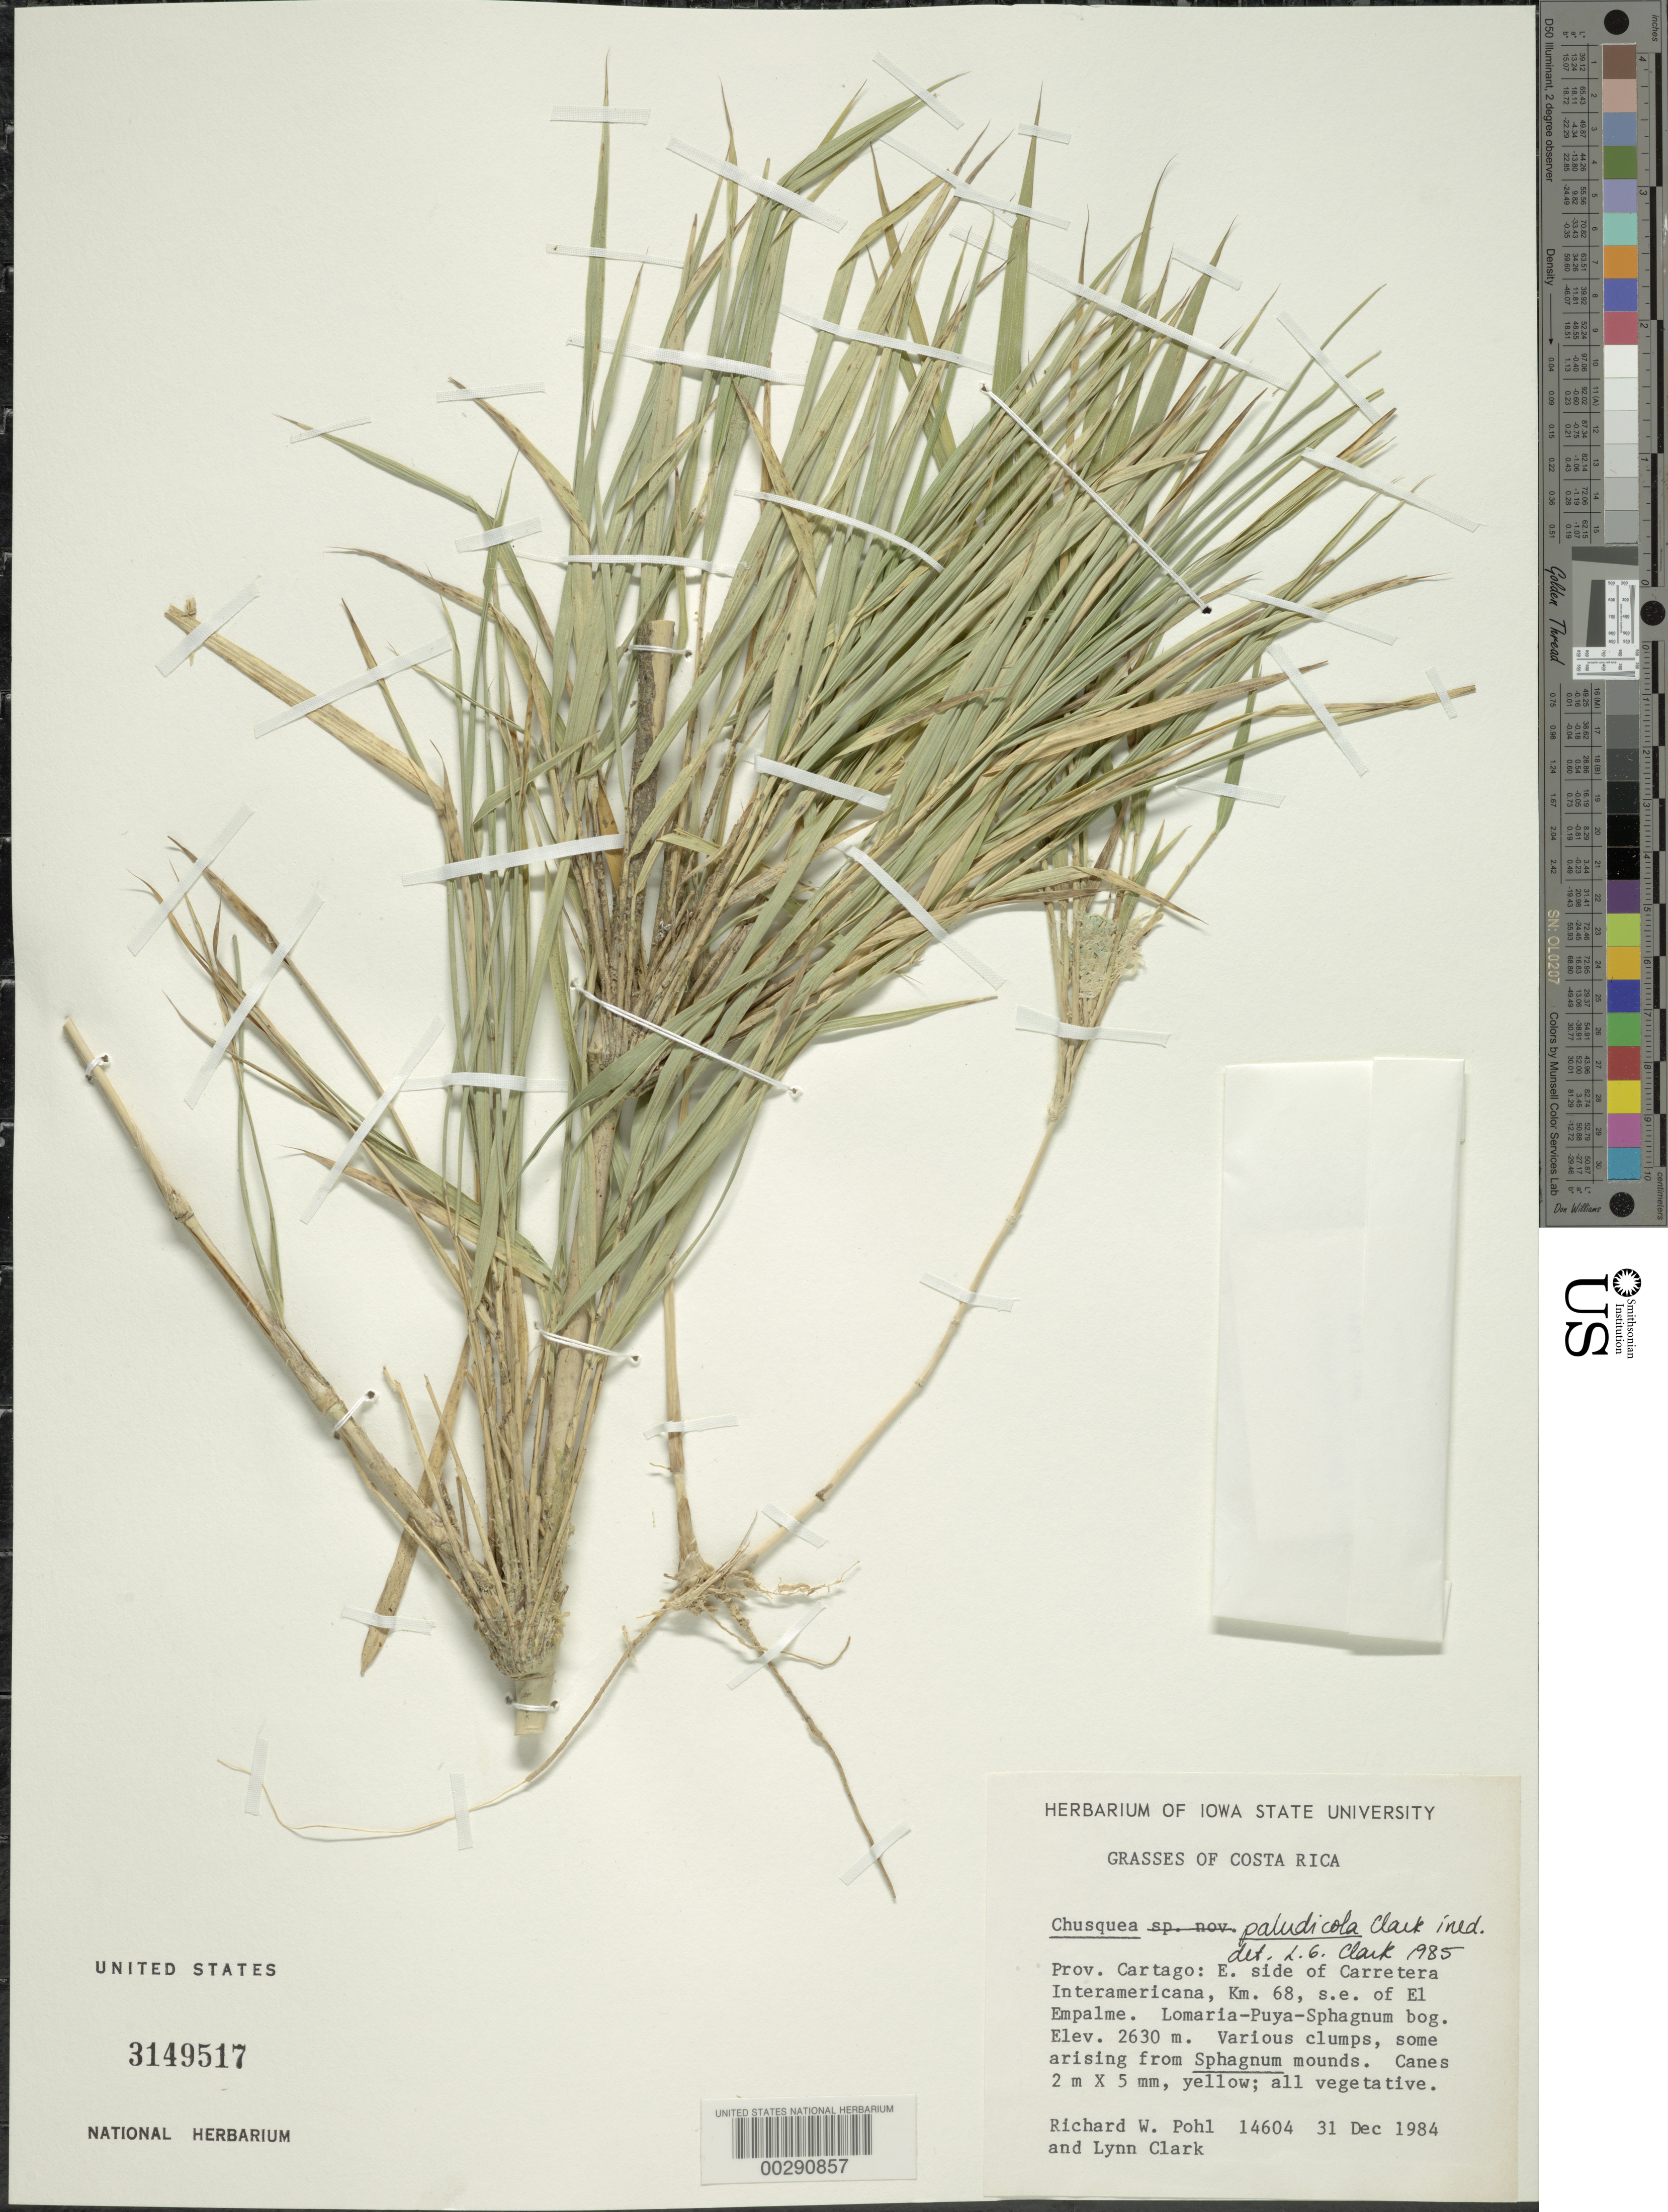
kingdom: Plantae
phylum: Tracheophyta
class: Liliopsida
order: Poales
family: Poaceae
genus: Chusquea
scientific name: Chusquea paludicola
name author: L.G. Clark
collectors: R. W. Pohl & L. G. Clark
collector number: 14604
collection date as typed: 31 Dec 1984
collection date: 1984-12-31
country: Costa Rica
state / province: Cartago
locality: E side of Carretera Interamericana, km 68, SE of El Empalme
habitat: Bog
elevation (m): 2630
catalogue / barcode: US 3149517